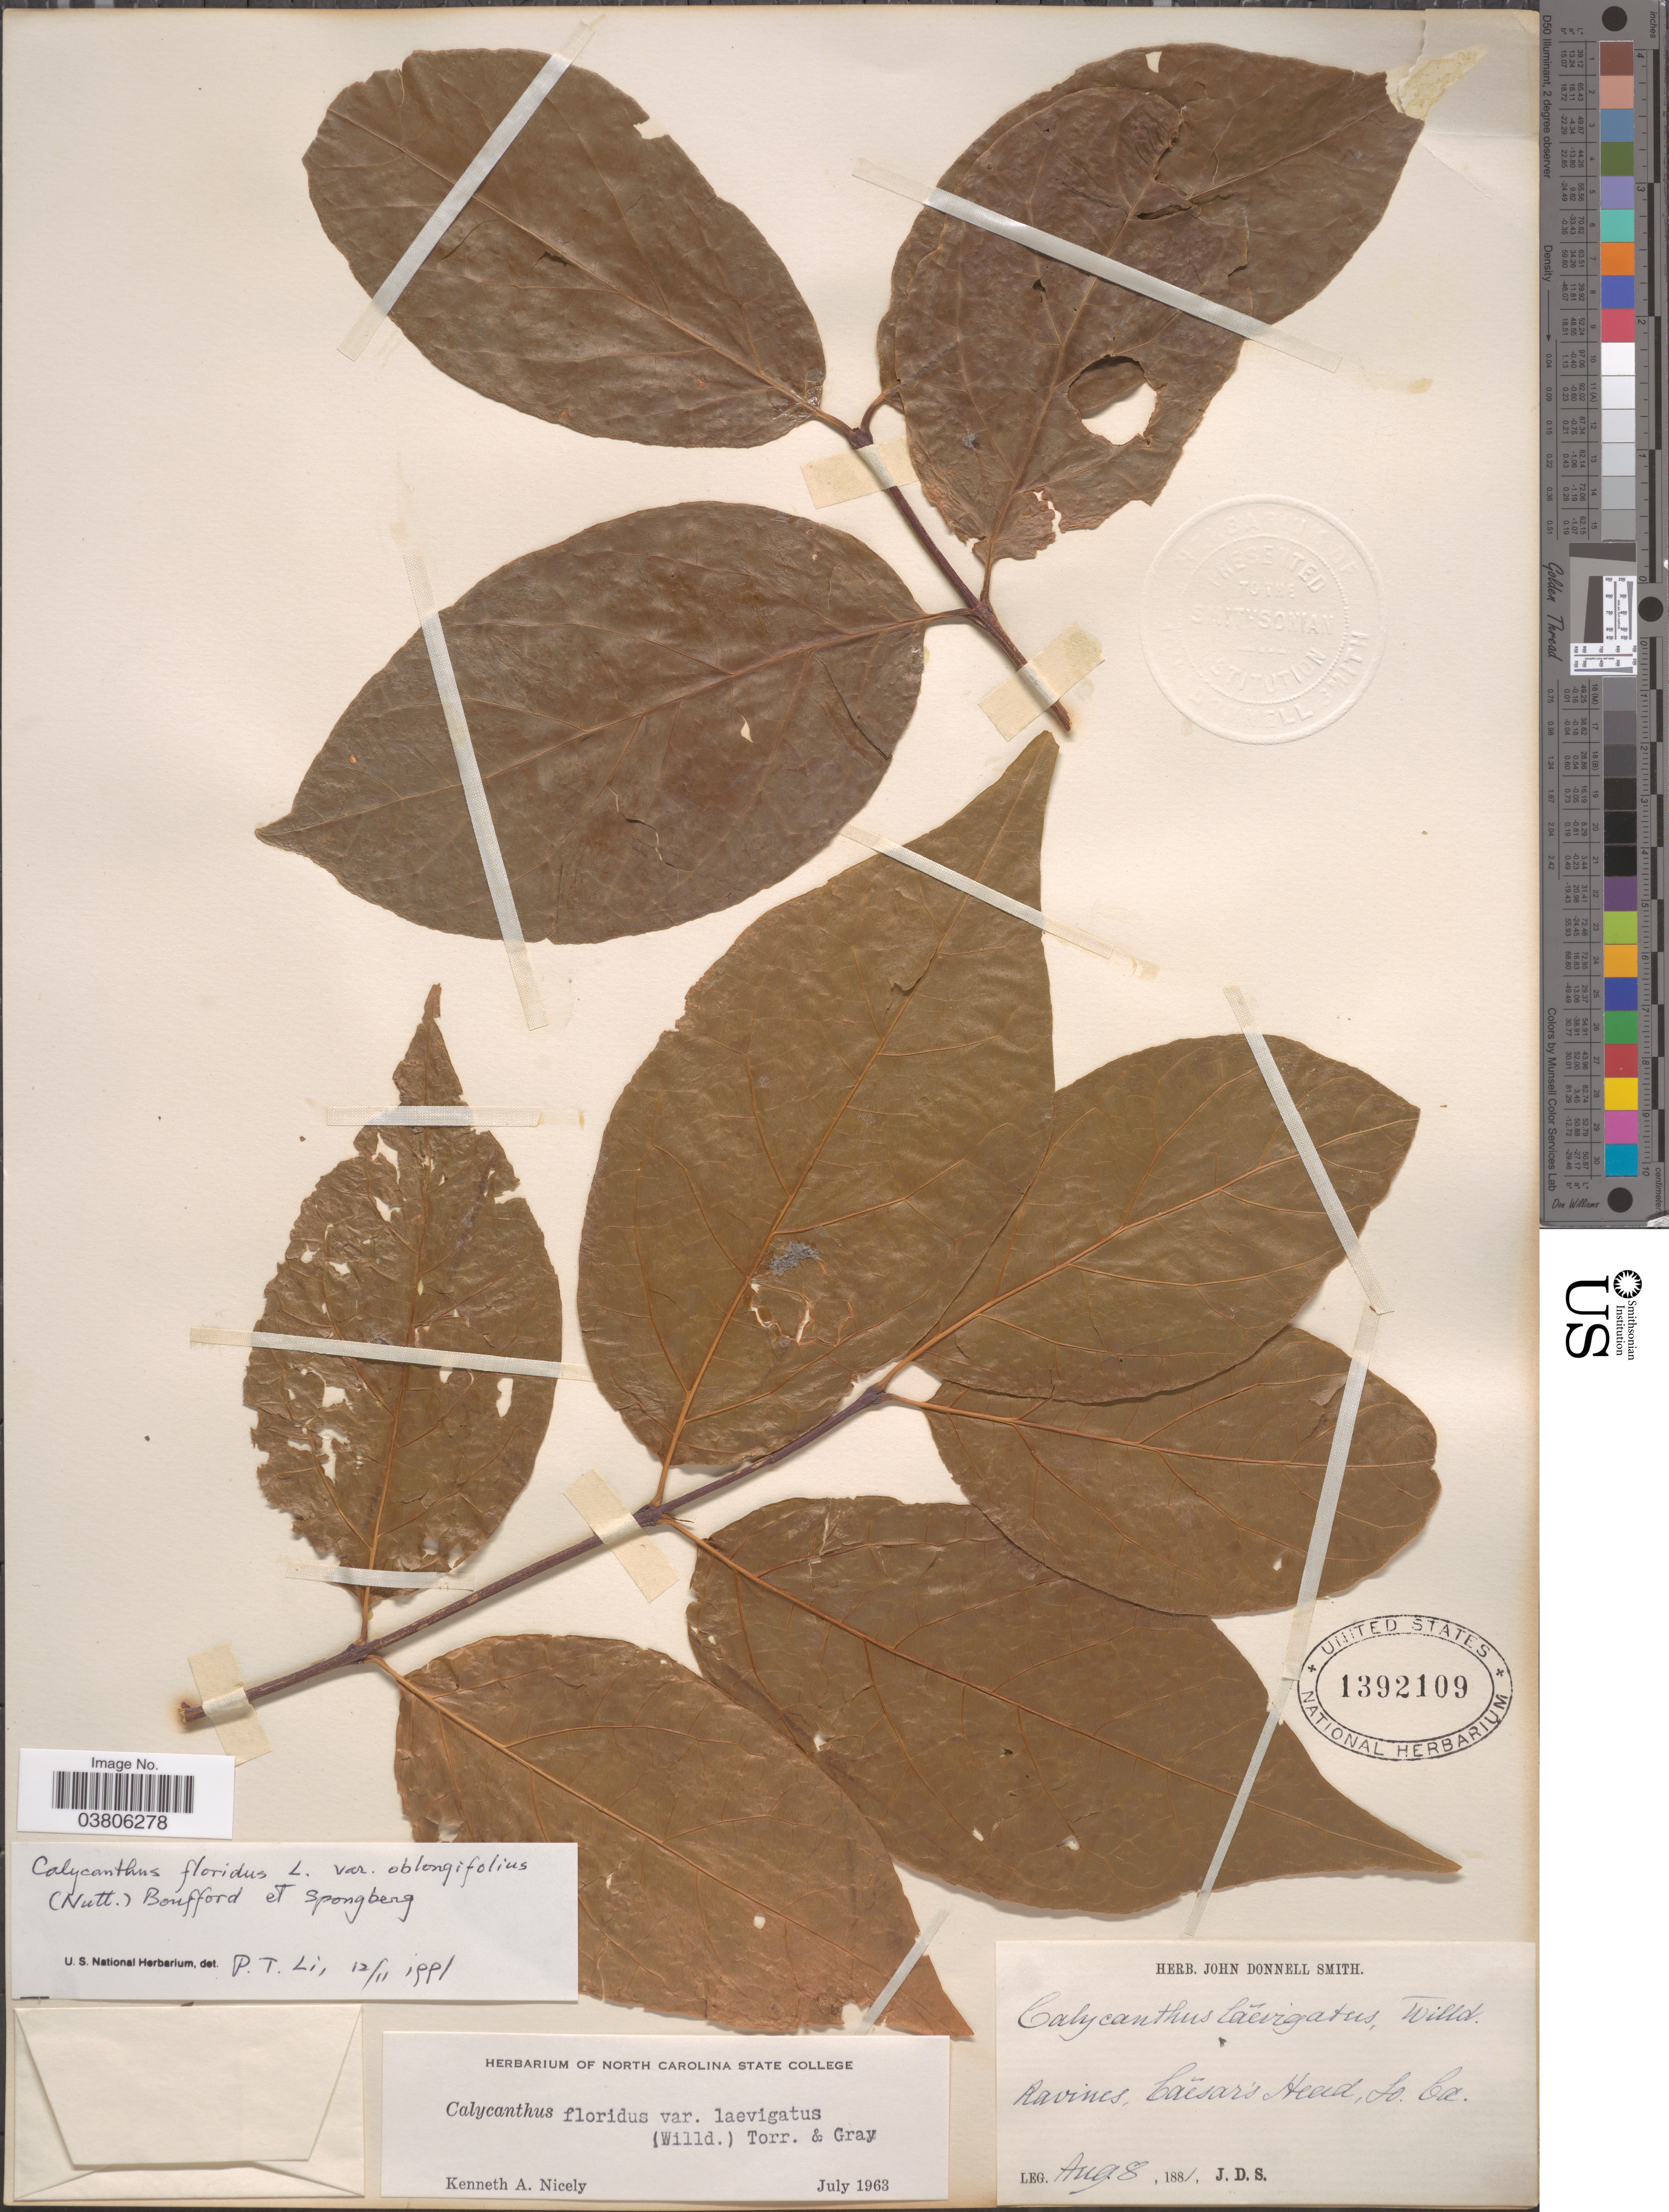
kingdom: Plantae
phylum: Tracheophyta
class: Magnoliopsida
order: Laurales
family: Calycanthaceae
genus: Calycanthus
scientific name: Calycanthus floridus var. laevigatus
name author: (Willd.) Torr. & A. Gray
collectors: J. Donnell Smith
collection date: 1881-08-08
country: United States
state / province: South Carolina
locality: Ravines, Caésar's Head.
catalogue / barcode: US 1392109